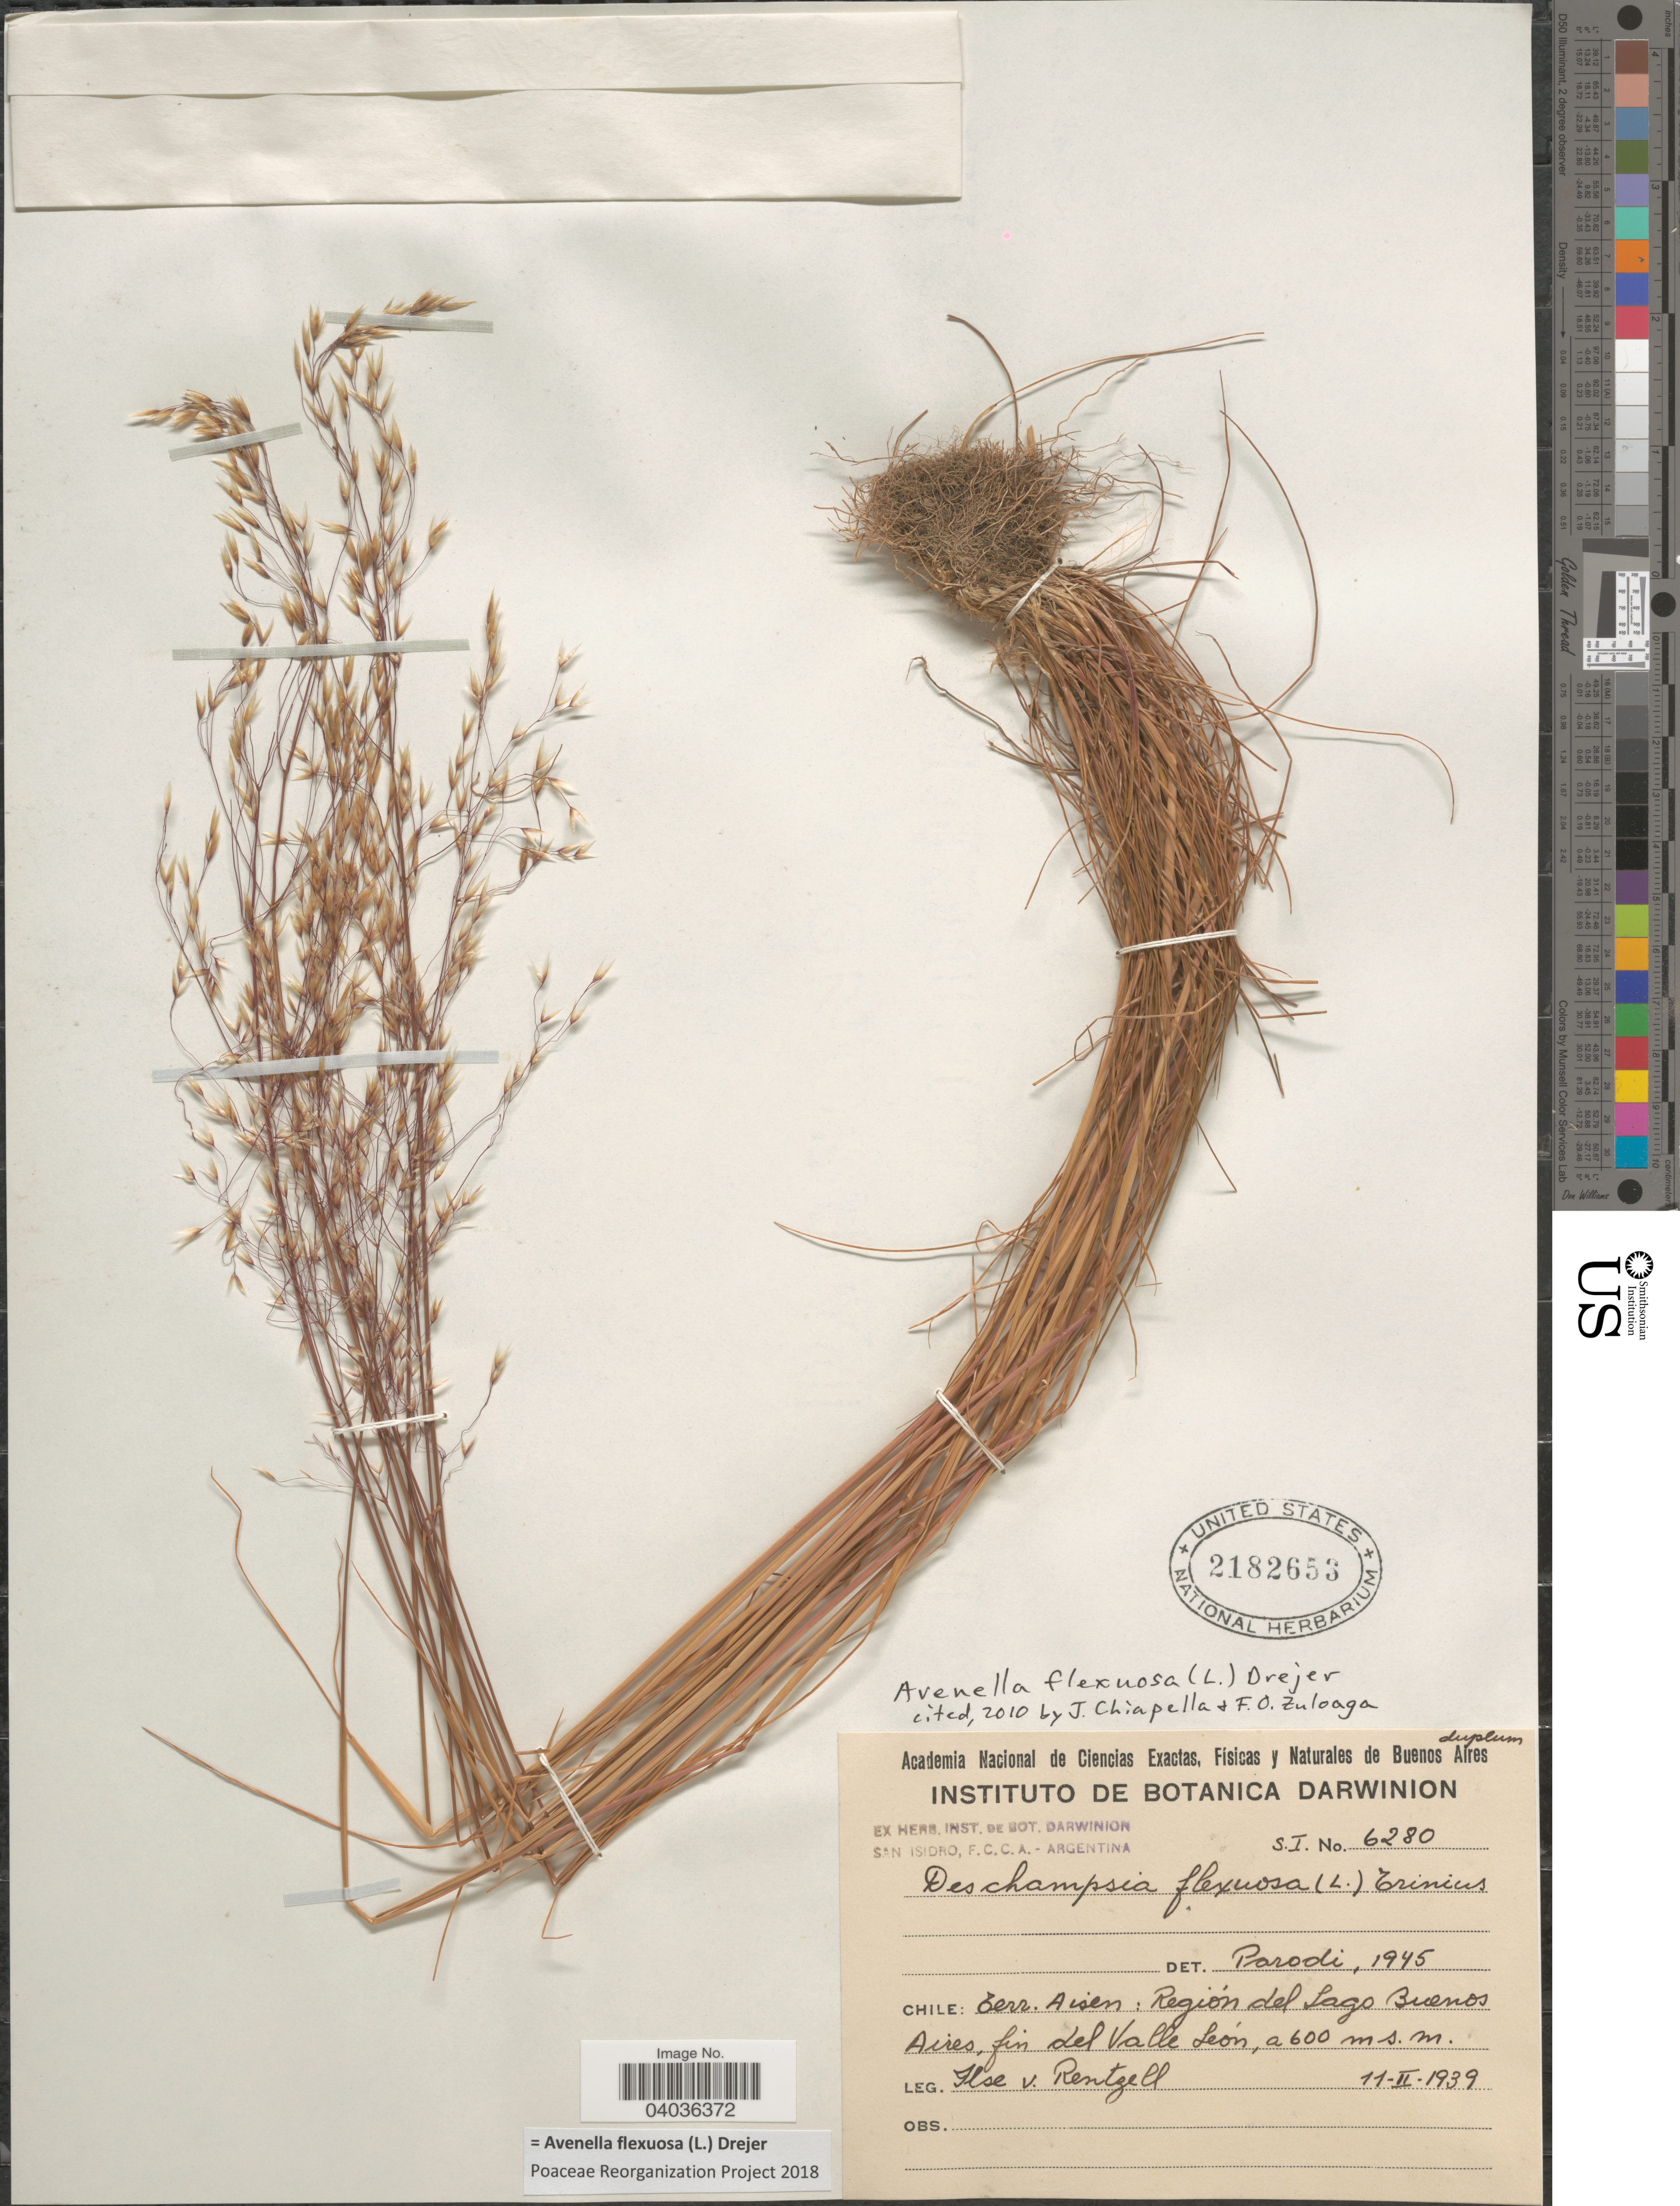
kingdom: Plantae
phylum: Tracheophyta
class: Liliopsida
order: Poales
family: Poaceae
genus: Avenella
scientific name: Avenella flexuosa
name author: (L.) Drejer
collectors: Ilse & Rentzell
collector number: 6280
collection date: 1939-02-11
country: Chile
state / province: Aisén (XI)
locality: Terr. Aisen, Región del Lago Buenos Aires, fin del Valle León.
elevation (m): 600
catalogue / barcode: US 2182653